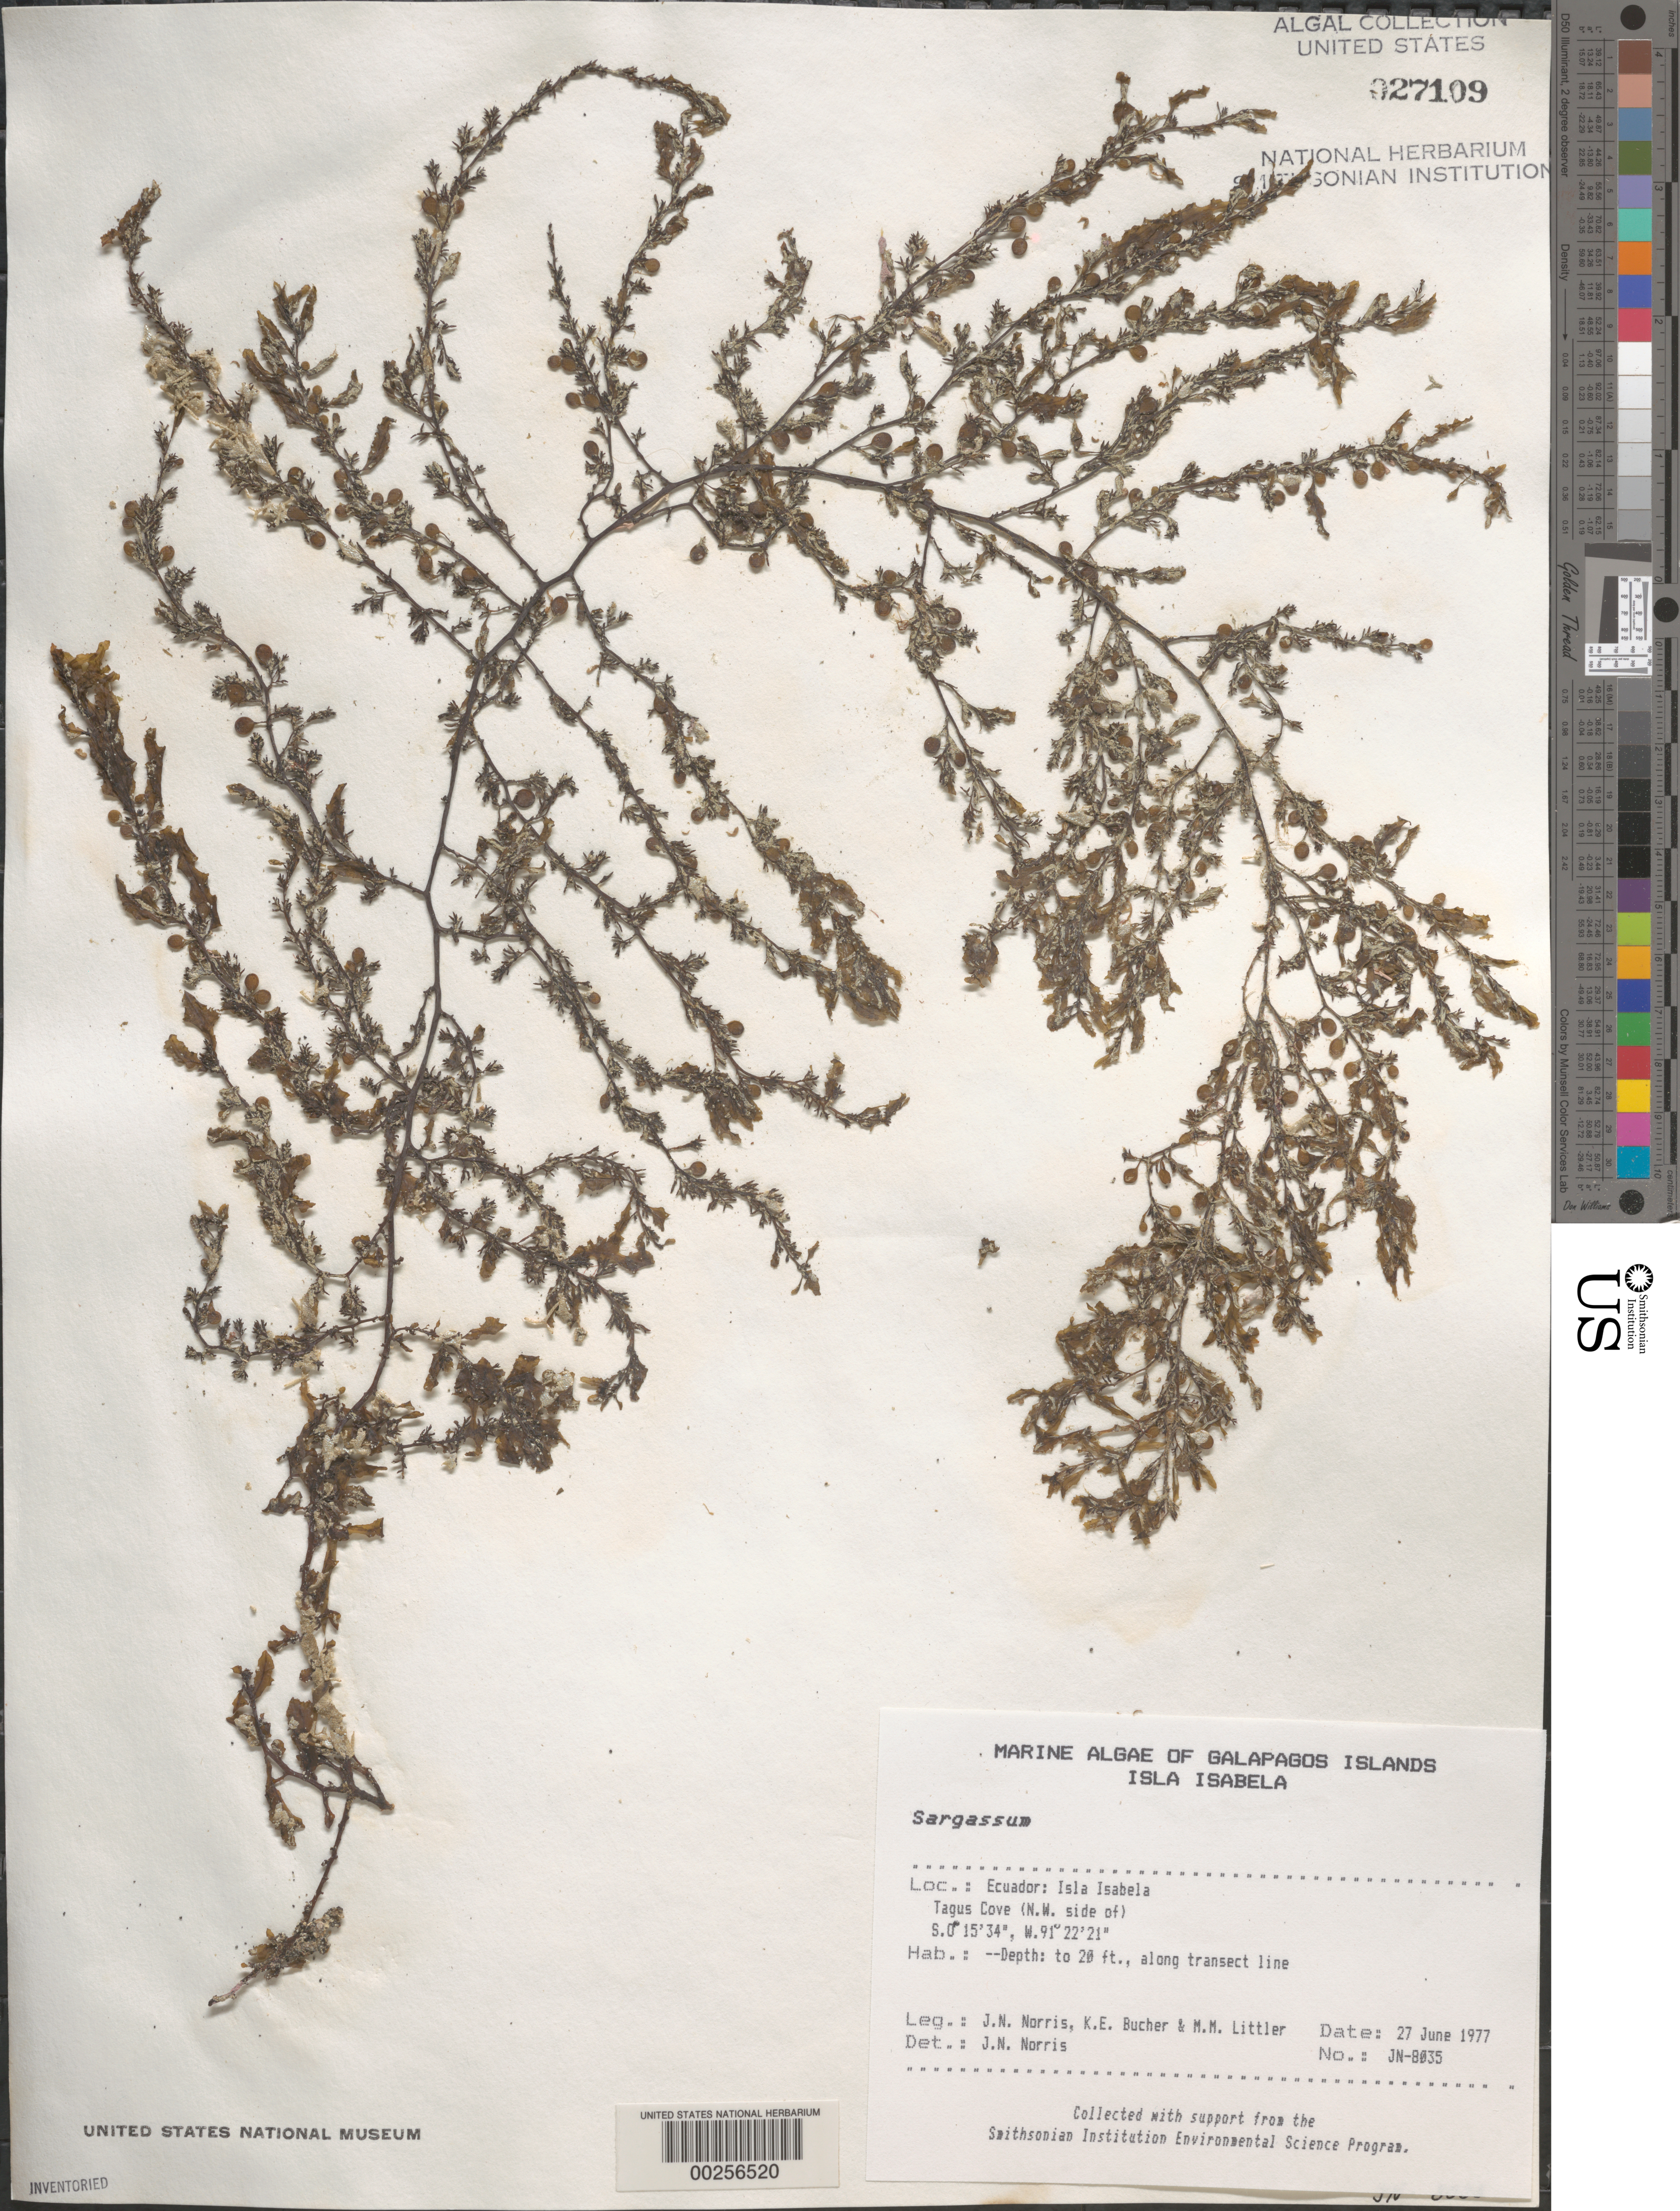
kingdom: Chromista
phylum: Ochrophyta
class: Phaeophyceae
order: Fucales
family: Sargassaceae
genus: Sargassum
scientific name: Sargassum sp.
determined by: Norris, James N.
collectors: J. N. Norris, K. E. Bucher & M. M. Littler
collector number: JN-8035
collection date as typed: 27 Jun 1977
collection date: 1977-06-27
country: Ecuador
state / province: Colón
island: Isabela [Albemarle]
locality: Tagus Cove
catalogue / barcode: US 27109